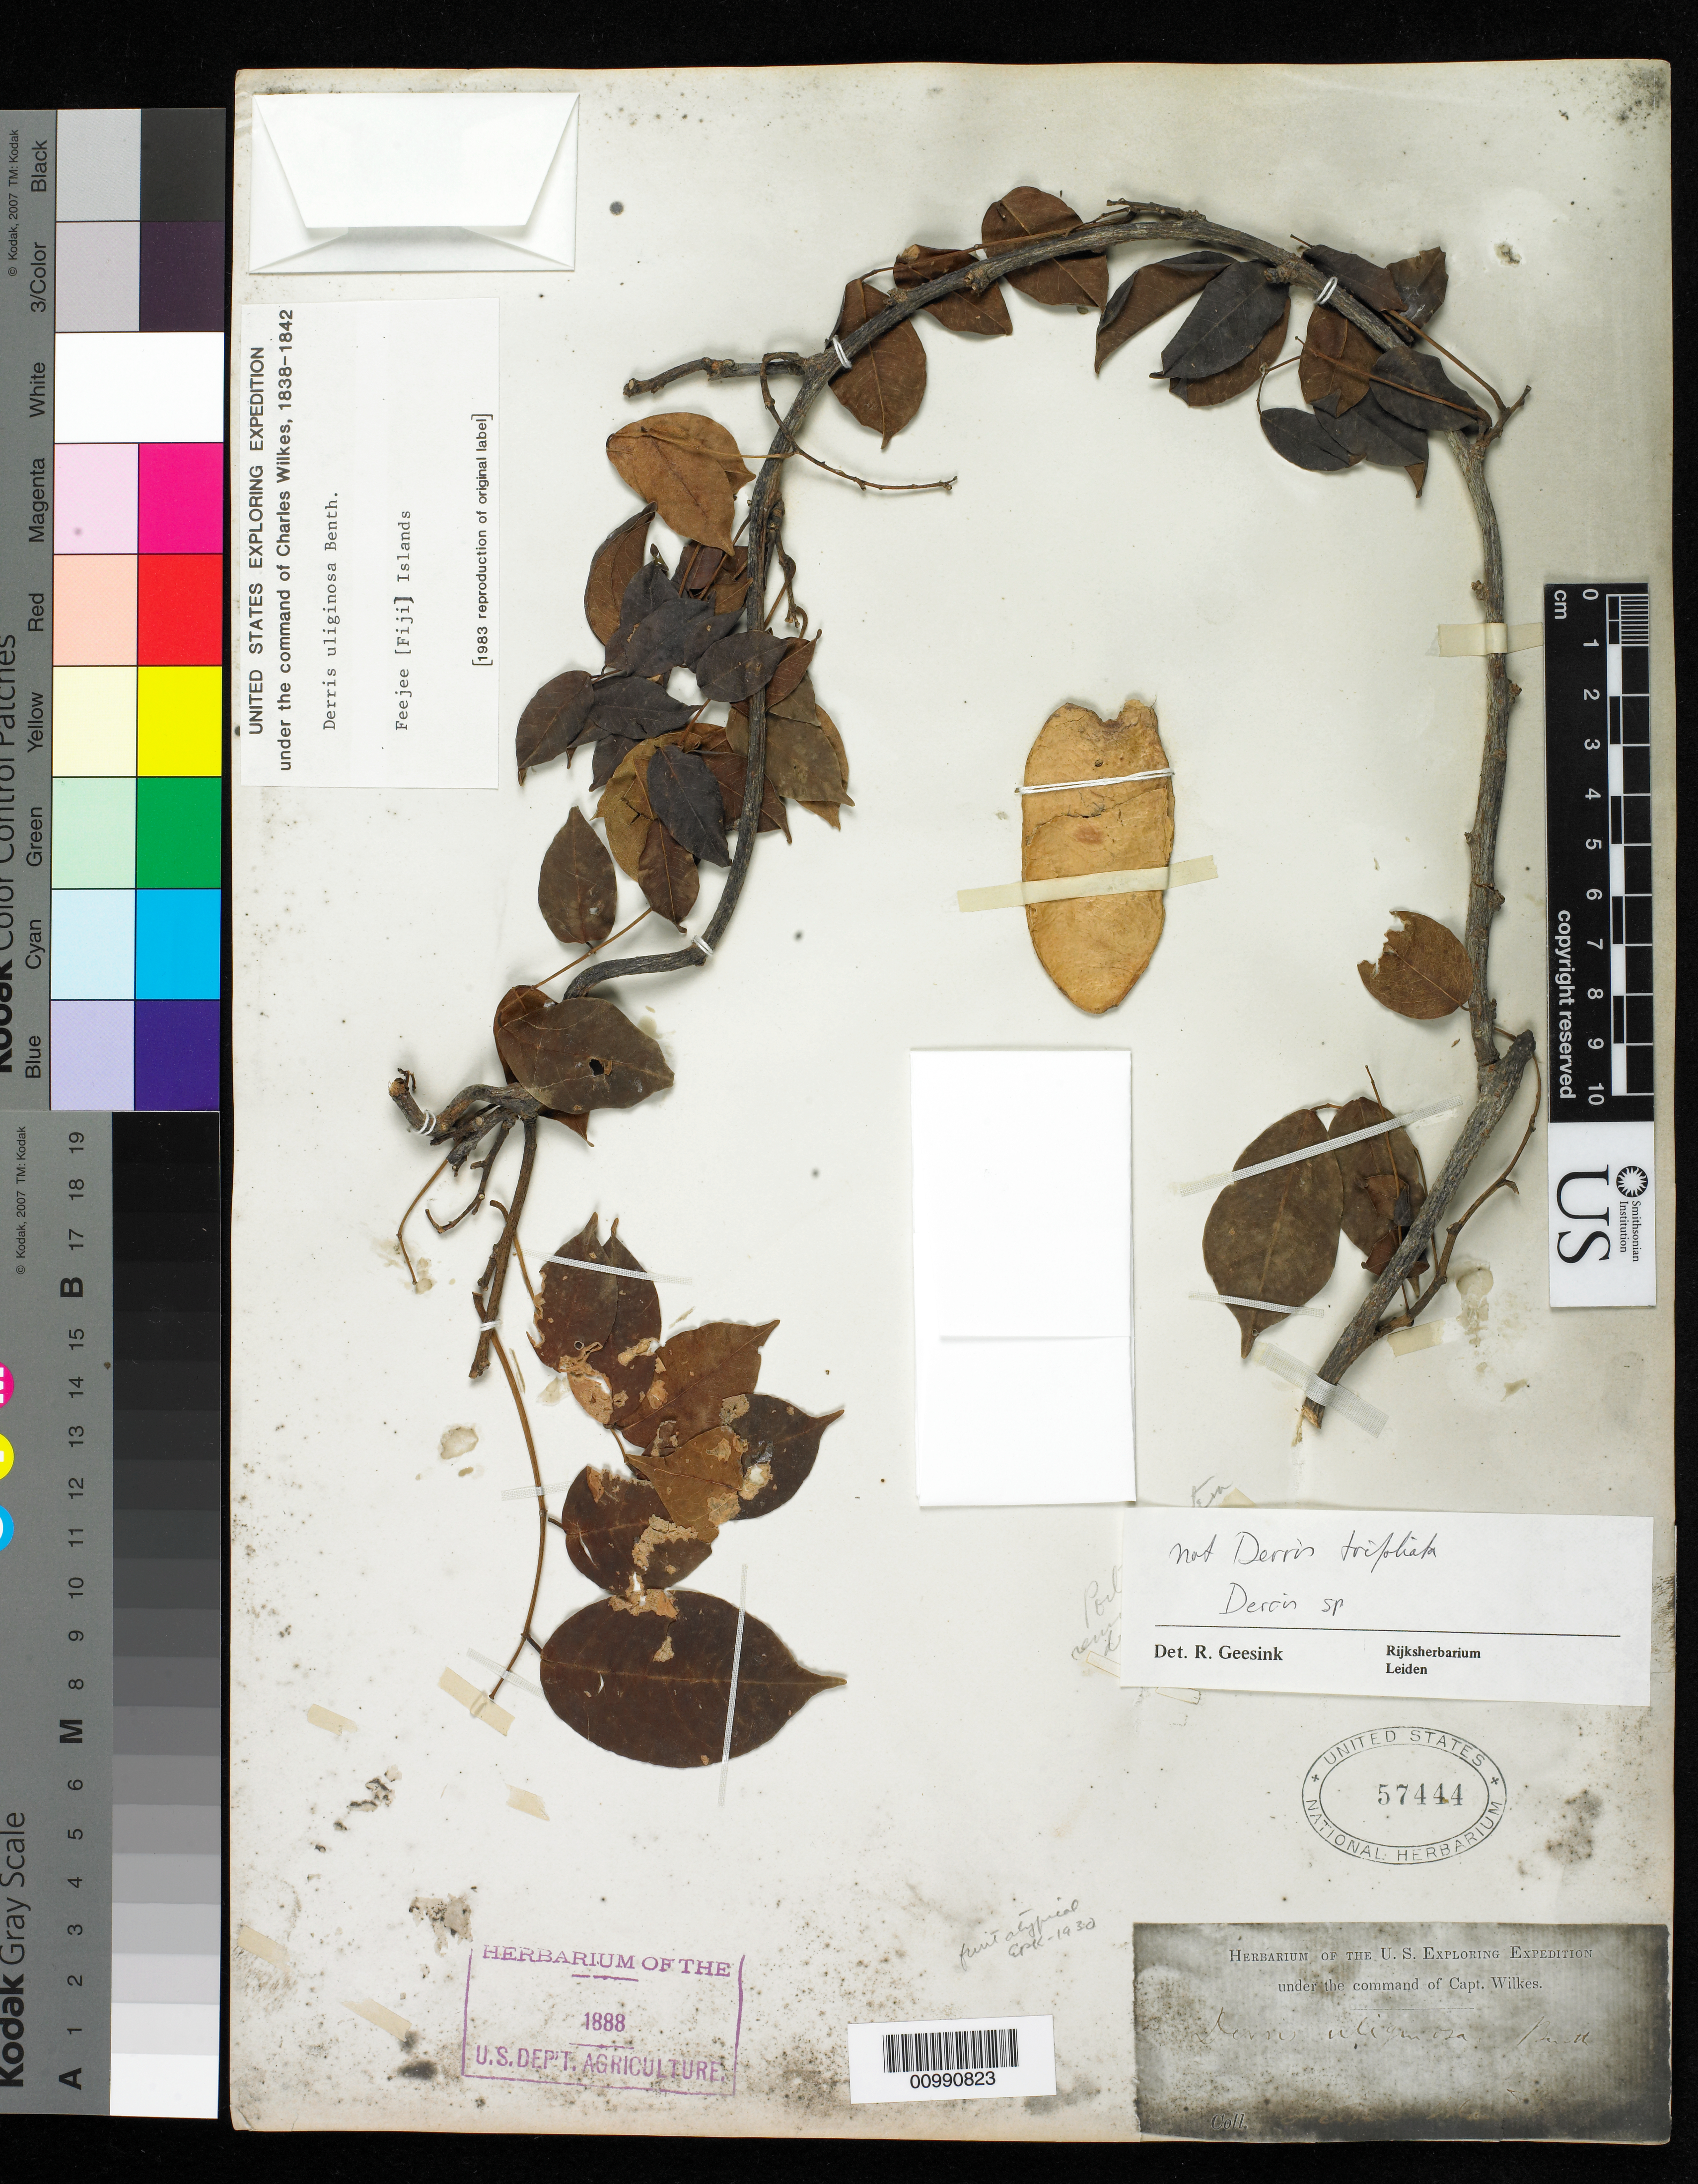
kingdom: Plantae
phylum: Tracheophyta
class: Magnoliopsida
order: Fabales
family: Fabaceae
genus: Derris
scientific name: Derris sp.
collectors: Wilkes Explor. Exped.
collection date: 1838/1842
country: Fiji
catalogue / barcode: US 574444